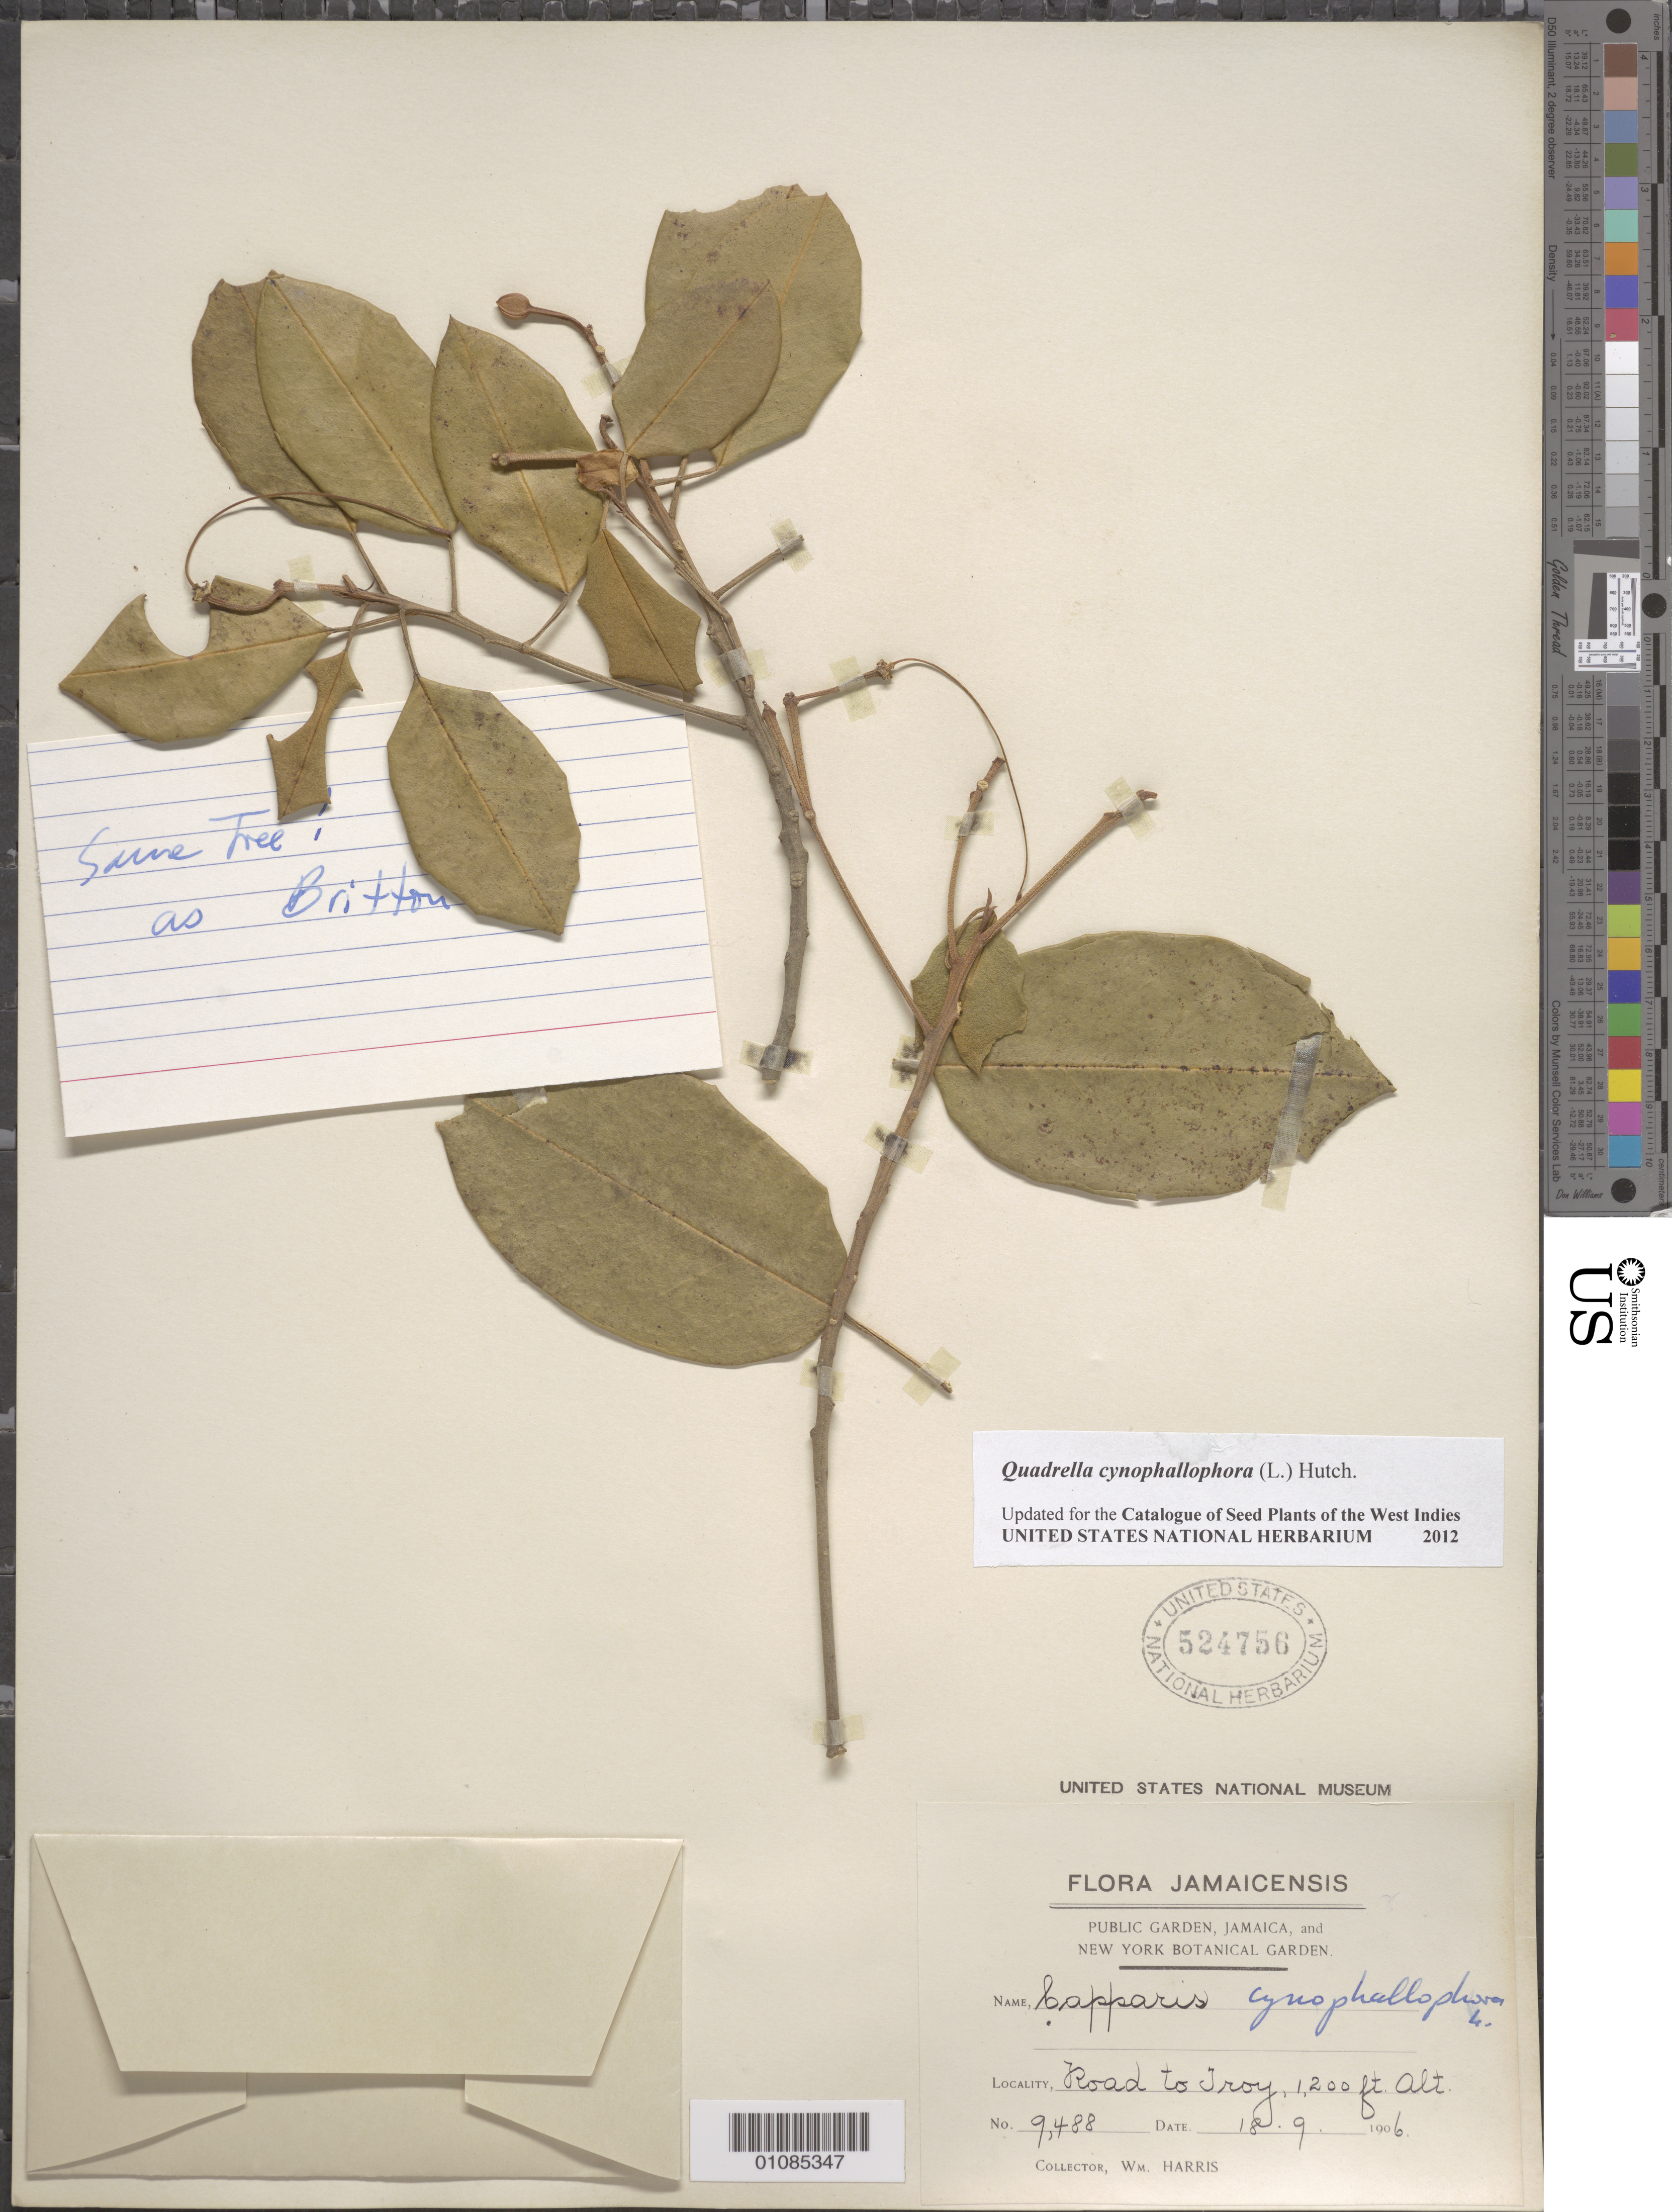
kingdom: Plantae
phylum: Tracheophyta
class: Magnoliopsida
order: Brassicales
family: Capparaceae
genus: Quadrella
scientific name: Quadrella cynophallophora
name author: (L.) Hutch.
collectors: W. Harris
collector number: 9488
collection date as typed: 18 Sep 1906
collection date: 1906-09-18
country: Jamaica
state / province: Trelawny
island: Jamaica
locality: Road to Troy(?).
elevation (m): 366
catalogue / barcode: US 524756